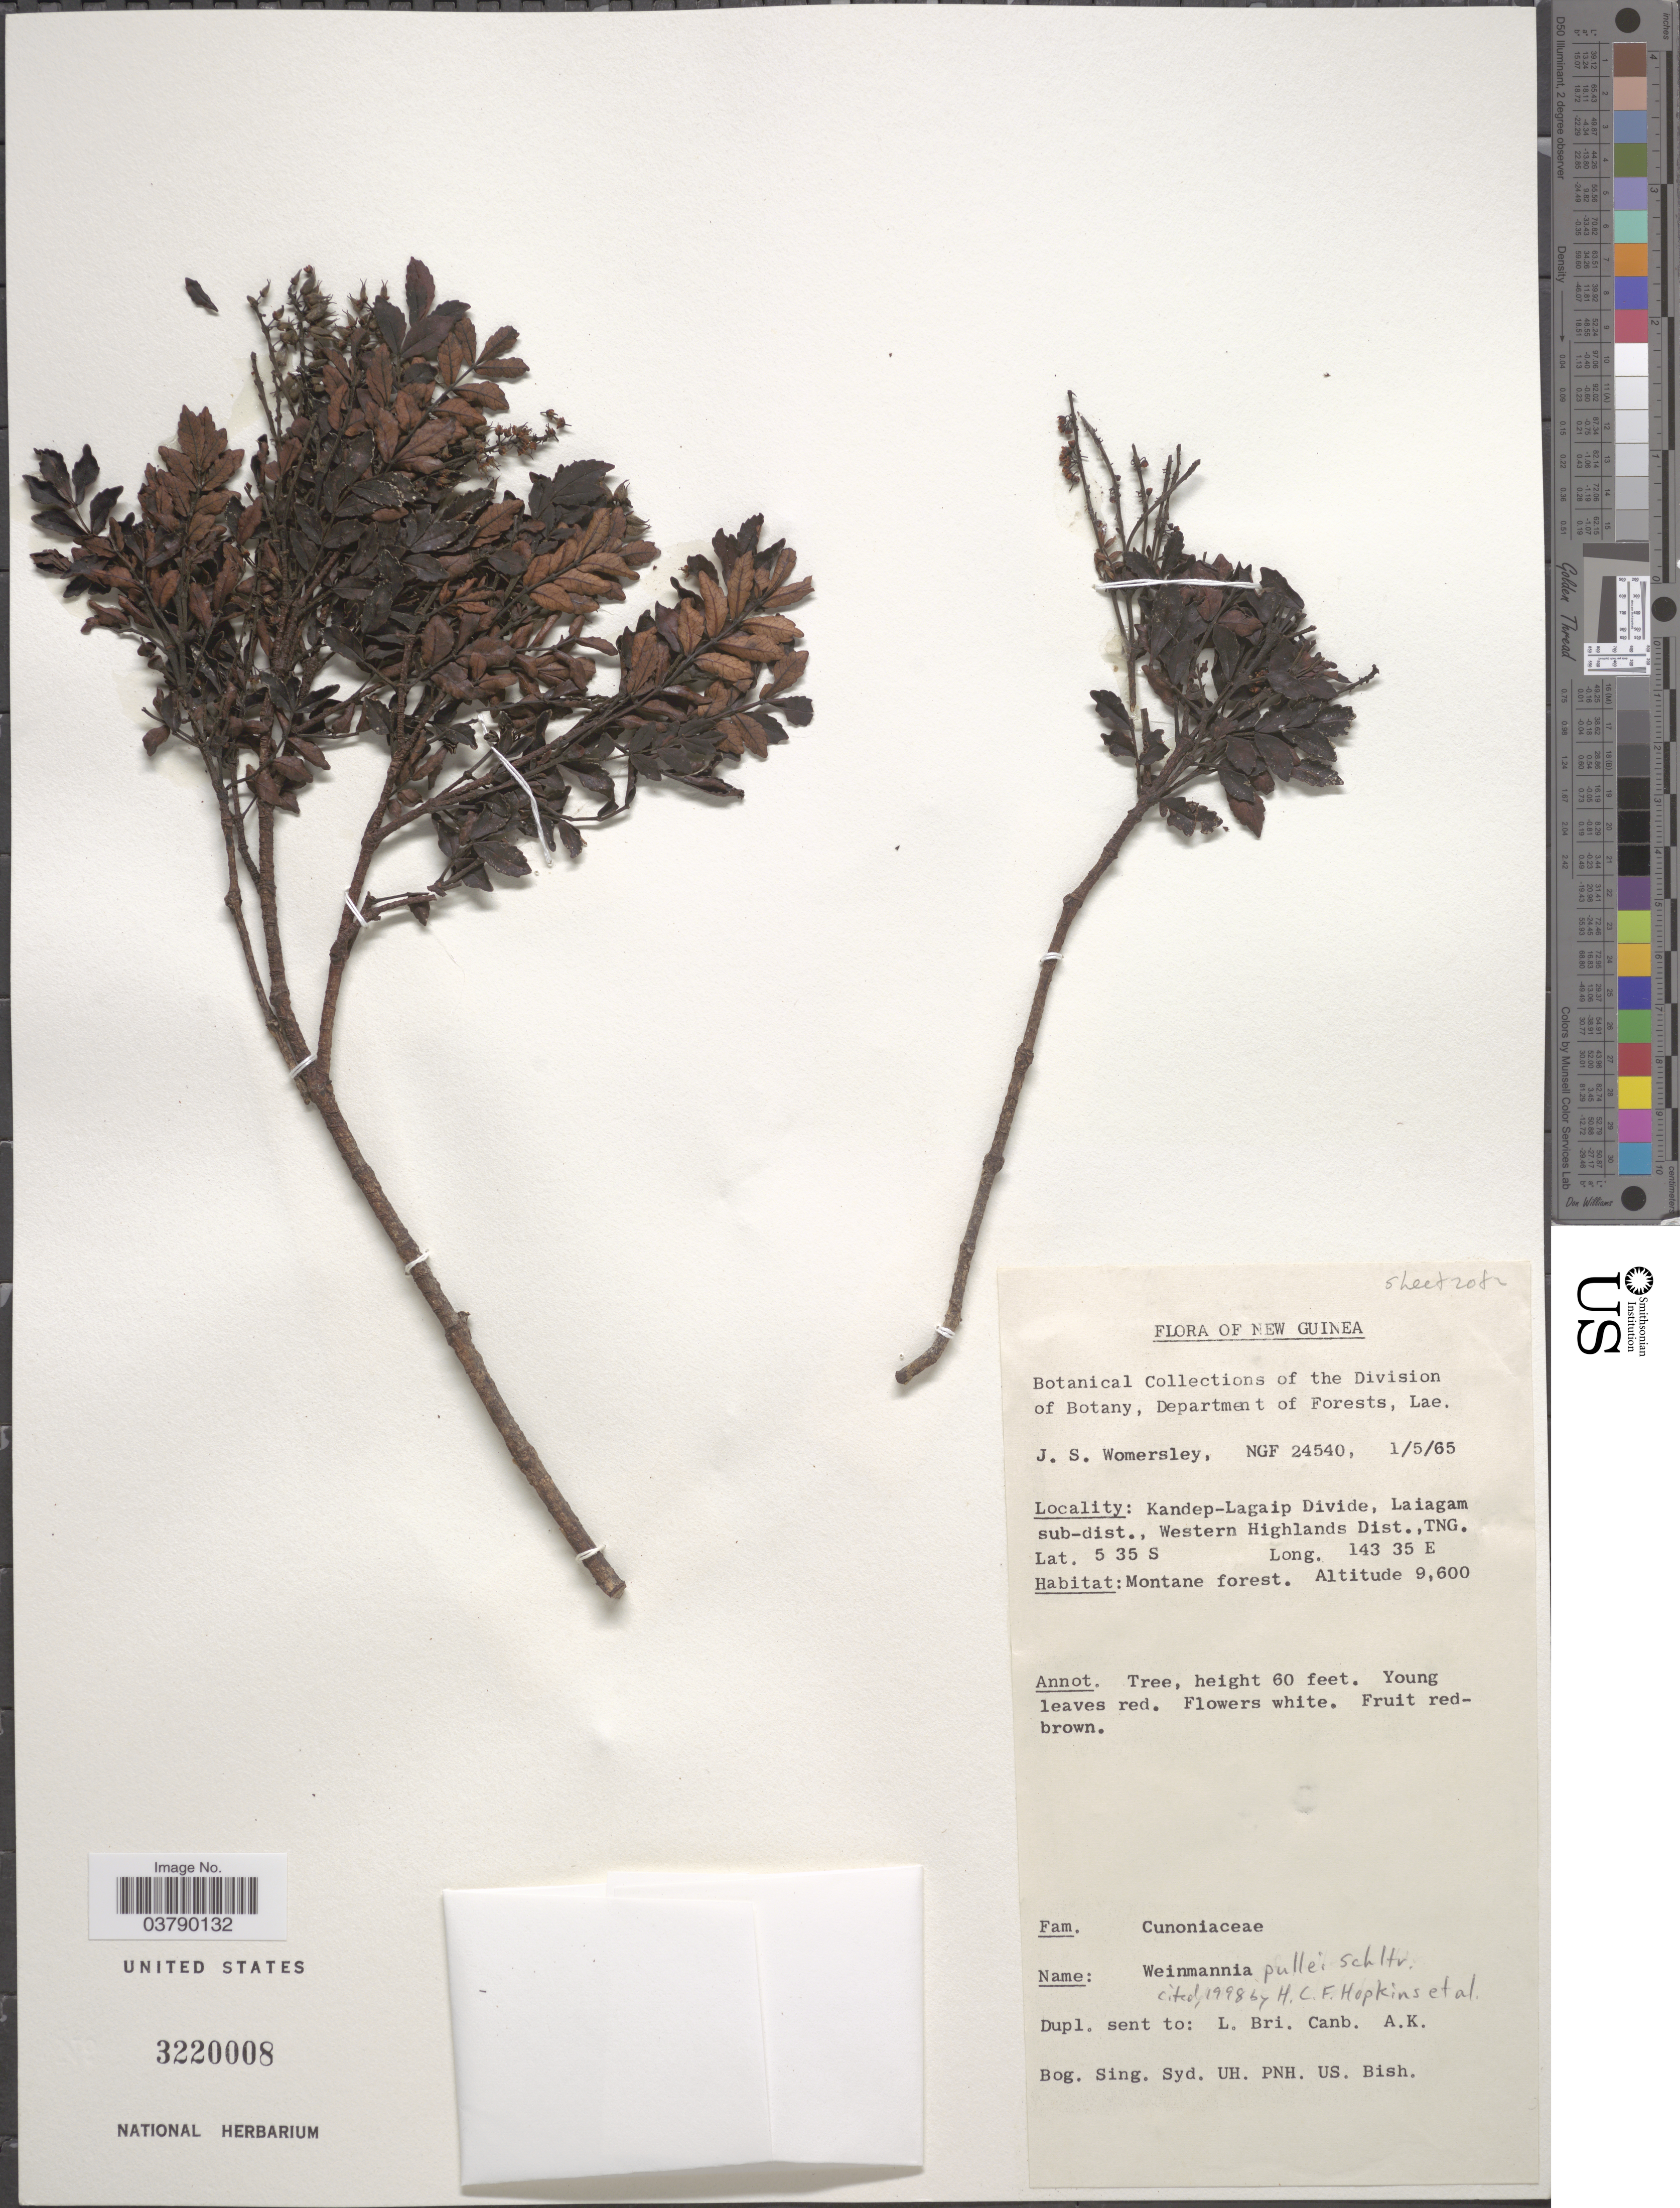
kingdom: Plantae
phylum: Tracheophyta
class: Magnoliopsida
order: Oxalidales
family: Cunoniaceae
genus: Pterophylla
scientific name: Pterophylla pullei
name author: (Schltr.) Pillon & H.C. Hopkins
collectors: J. S. Womersley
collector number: NGF 24540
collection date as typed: Transcribed d/m/y: 1/5/65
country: Papua New Guinea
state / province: Western Highlands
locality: New Guinea. Kandep-Lagaip Divide, Laiagam sub-dist., Western Highlands Dist., TNG.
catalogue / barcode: US 3220008